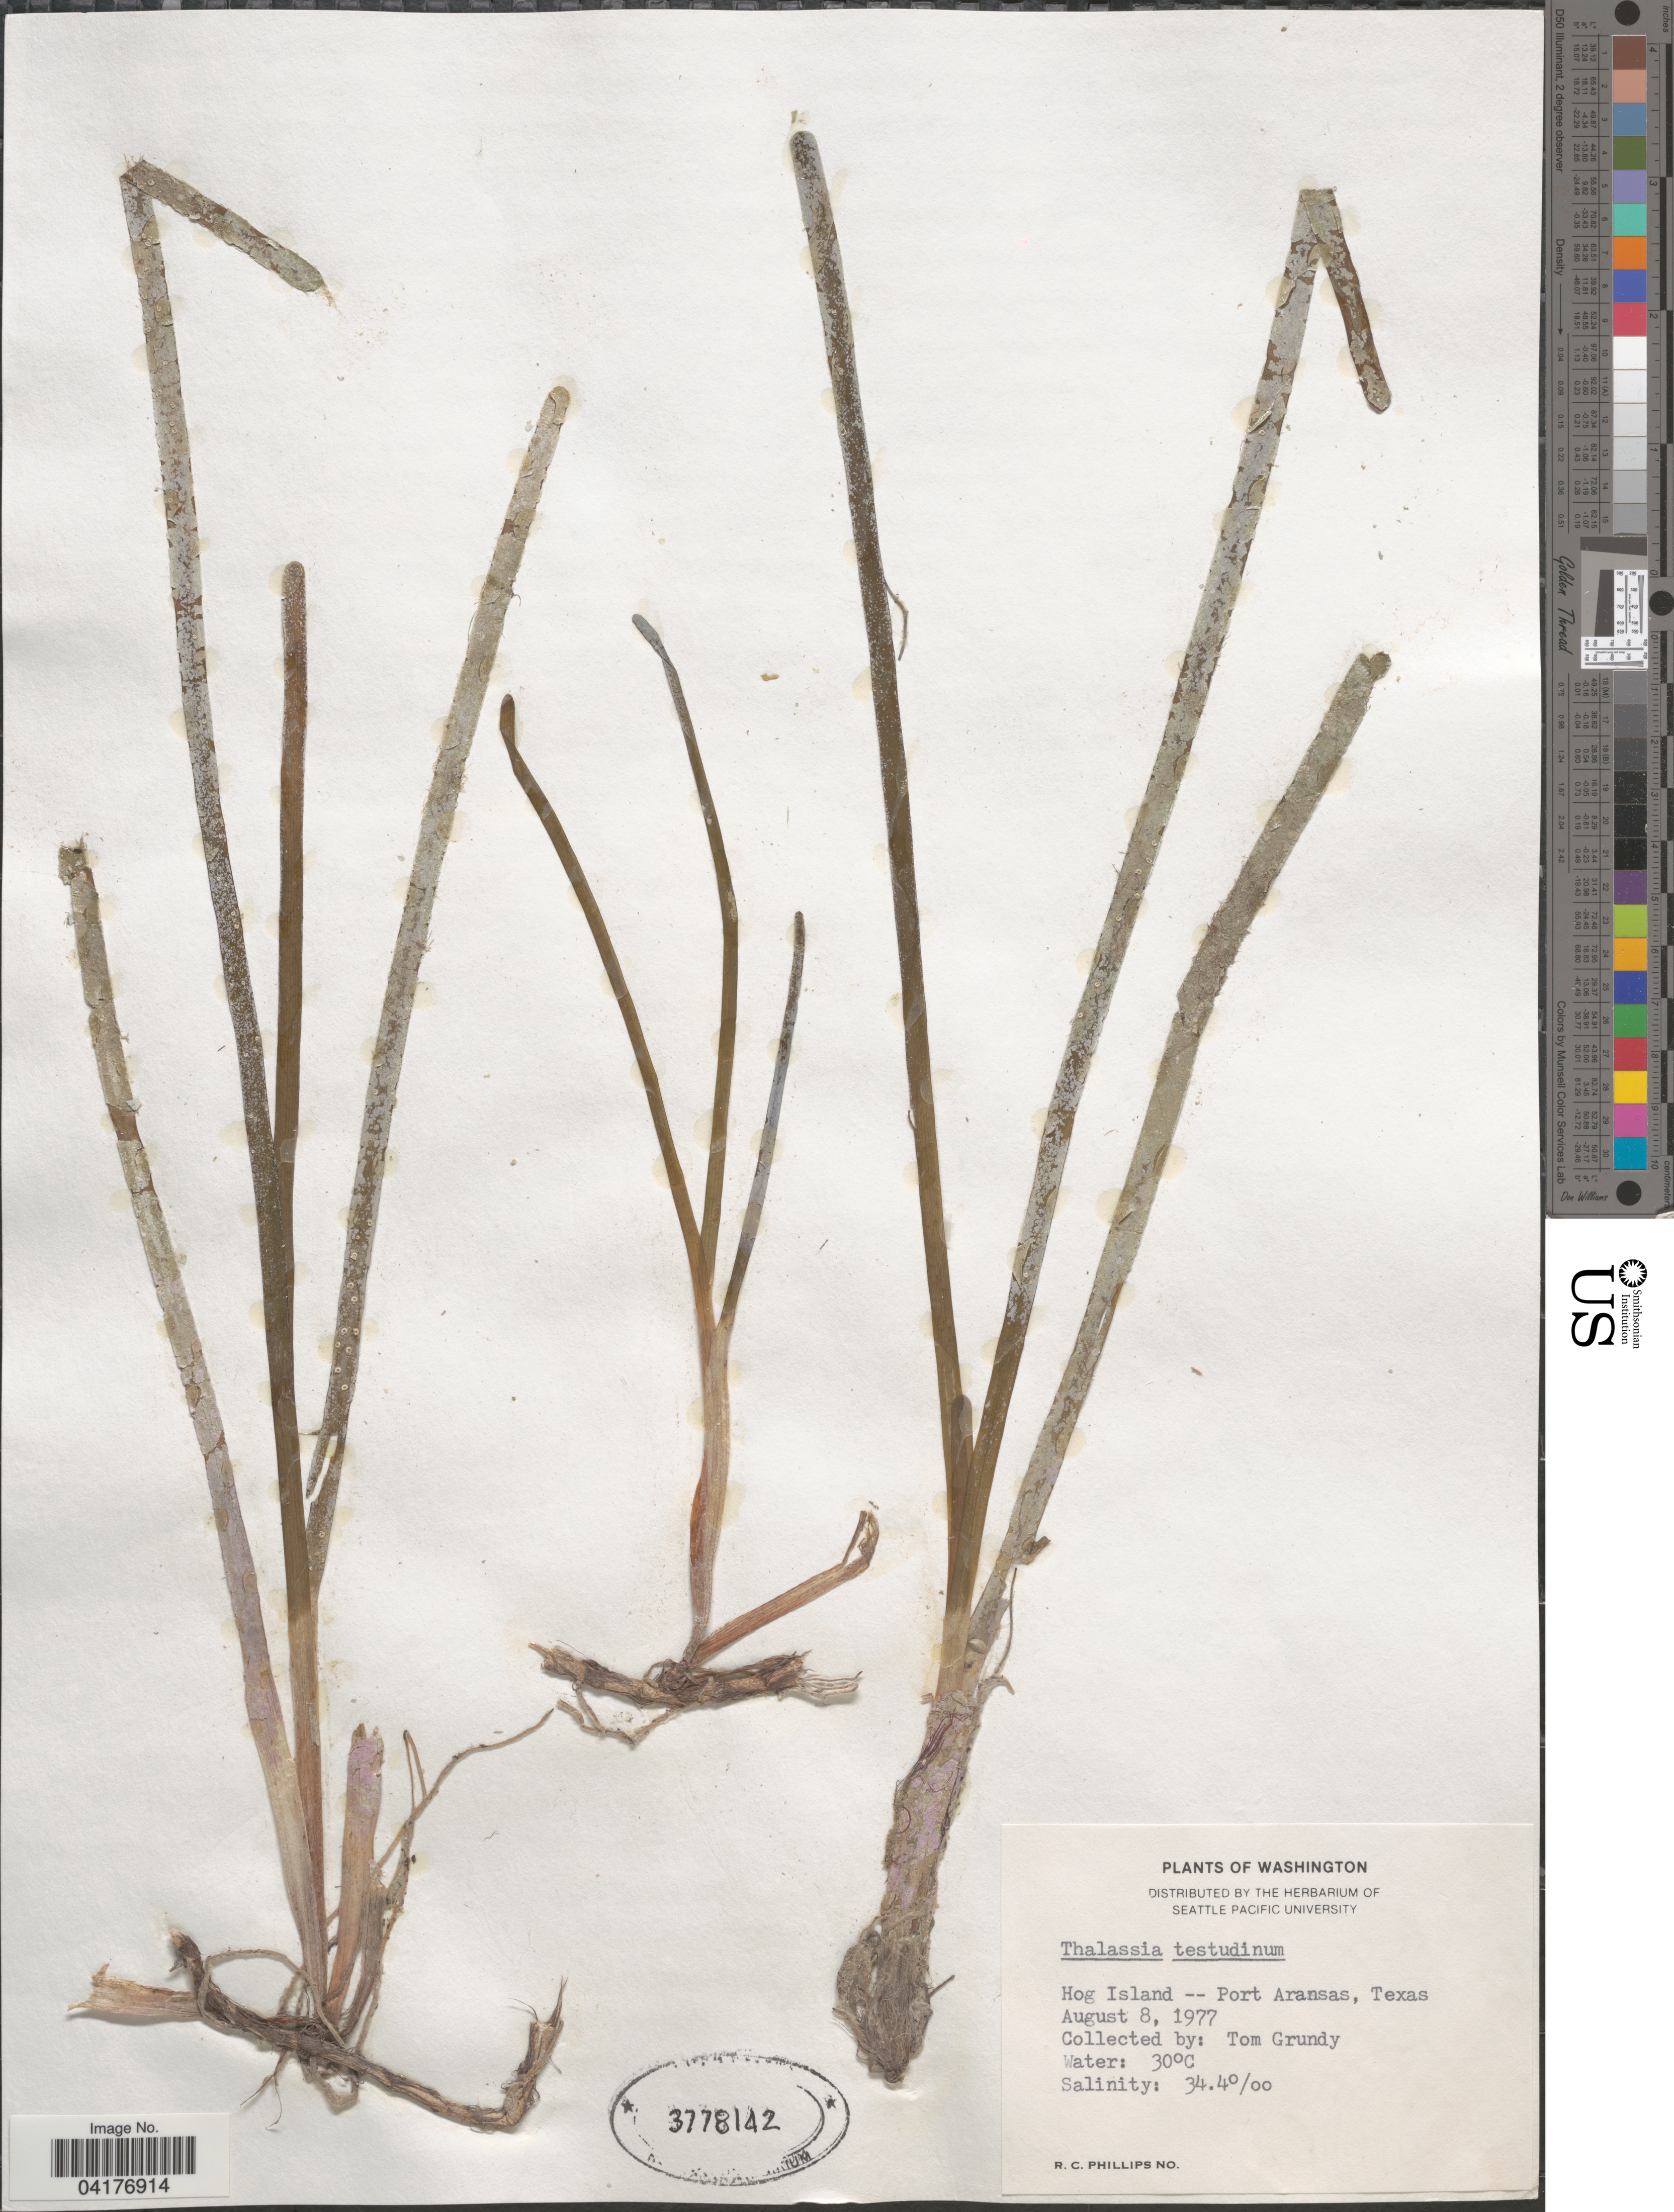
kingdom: Plantae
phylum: Tracheophyta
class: Liliopsida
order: Alismatales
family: Hydrocharitaceae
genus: Thalassia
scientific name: Thalassia testudinum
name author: Banks & Sol. ex K.D. Koenig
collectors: T. Grundy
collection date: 1977-08-08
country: United States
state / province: Texas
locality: Hog Island -- Port Aransas.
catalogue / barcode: US 3778142